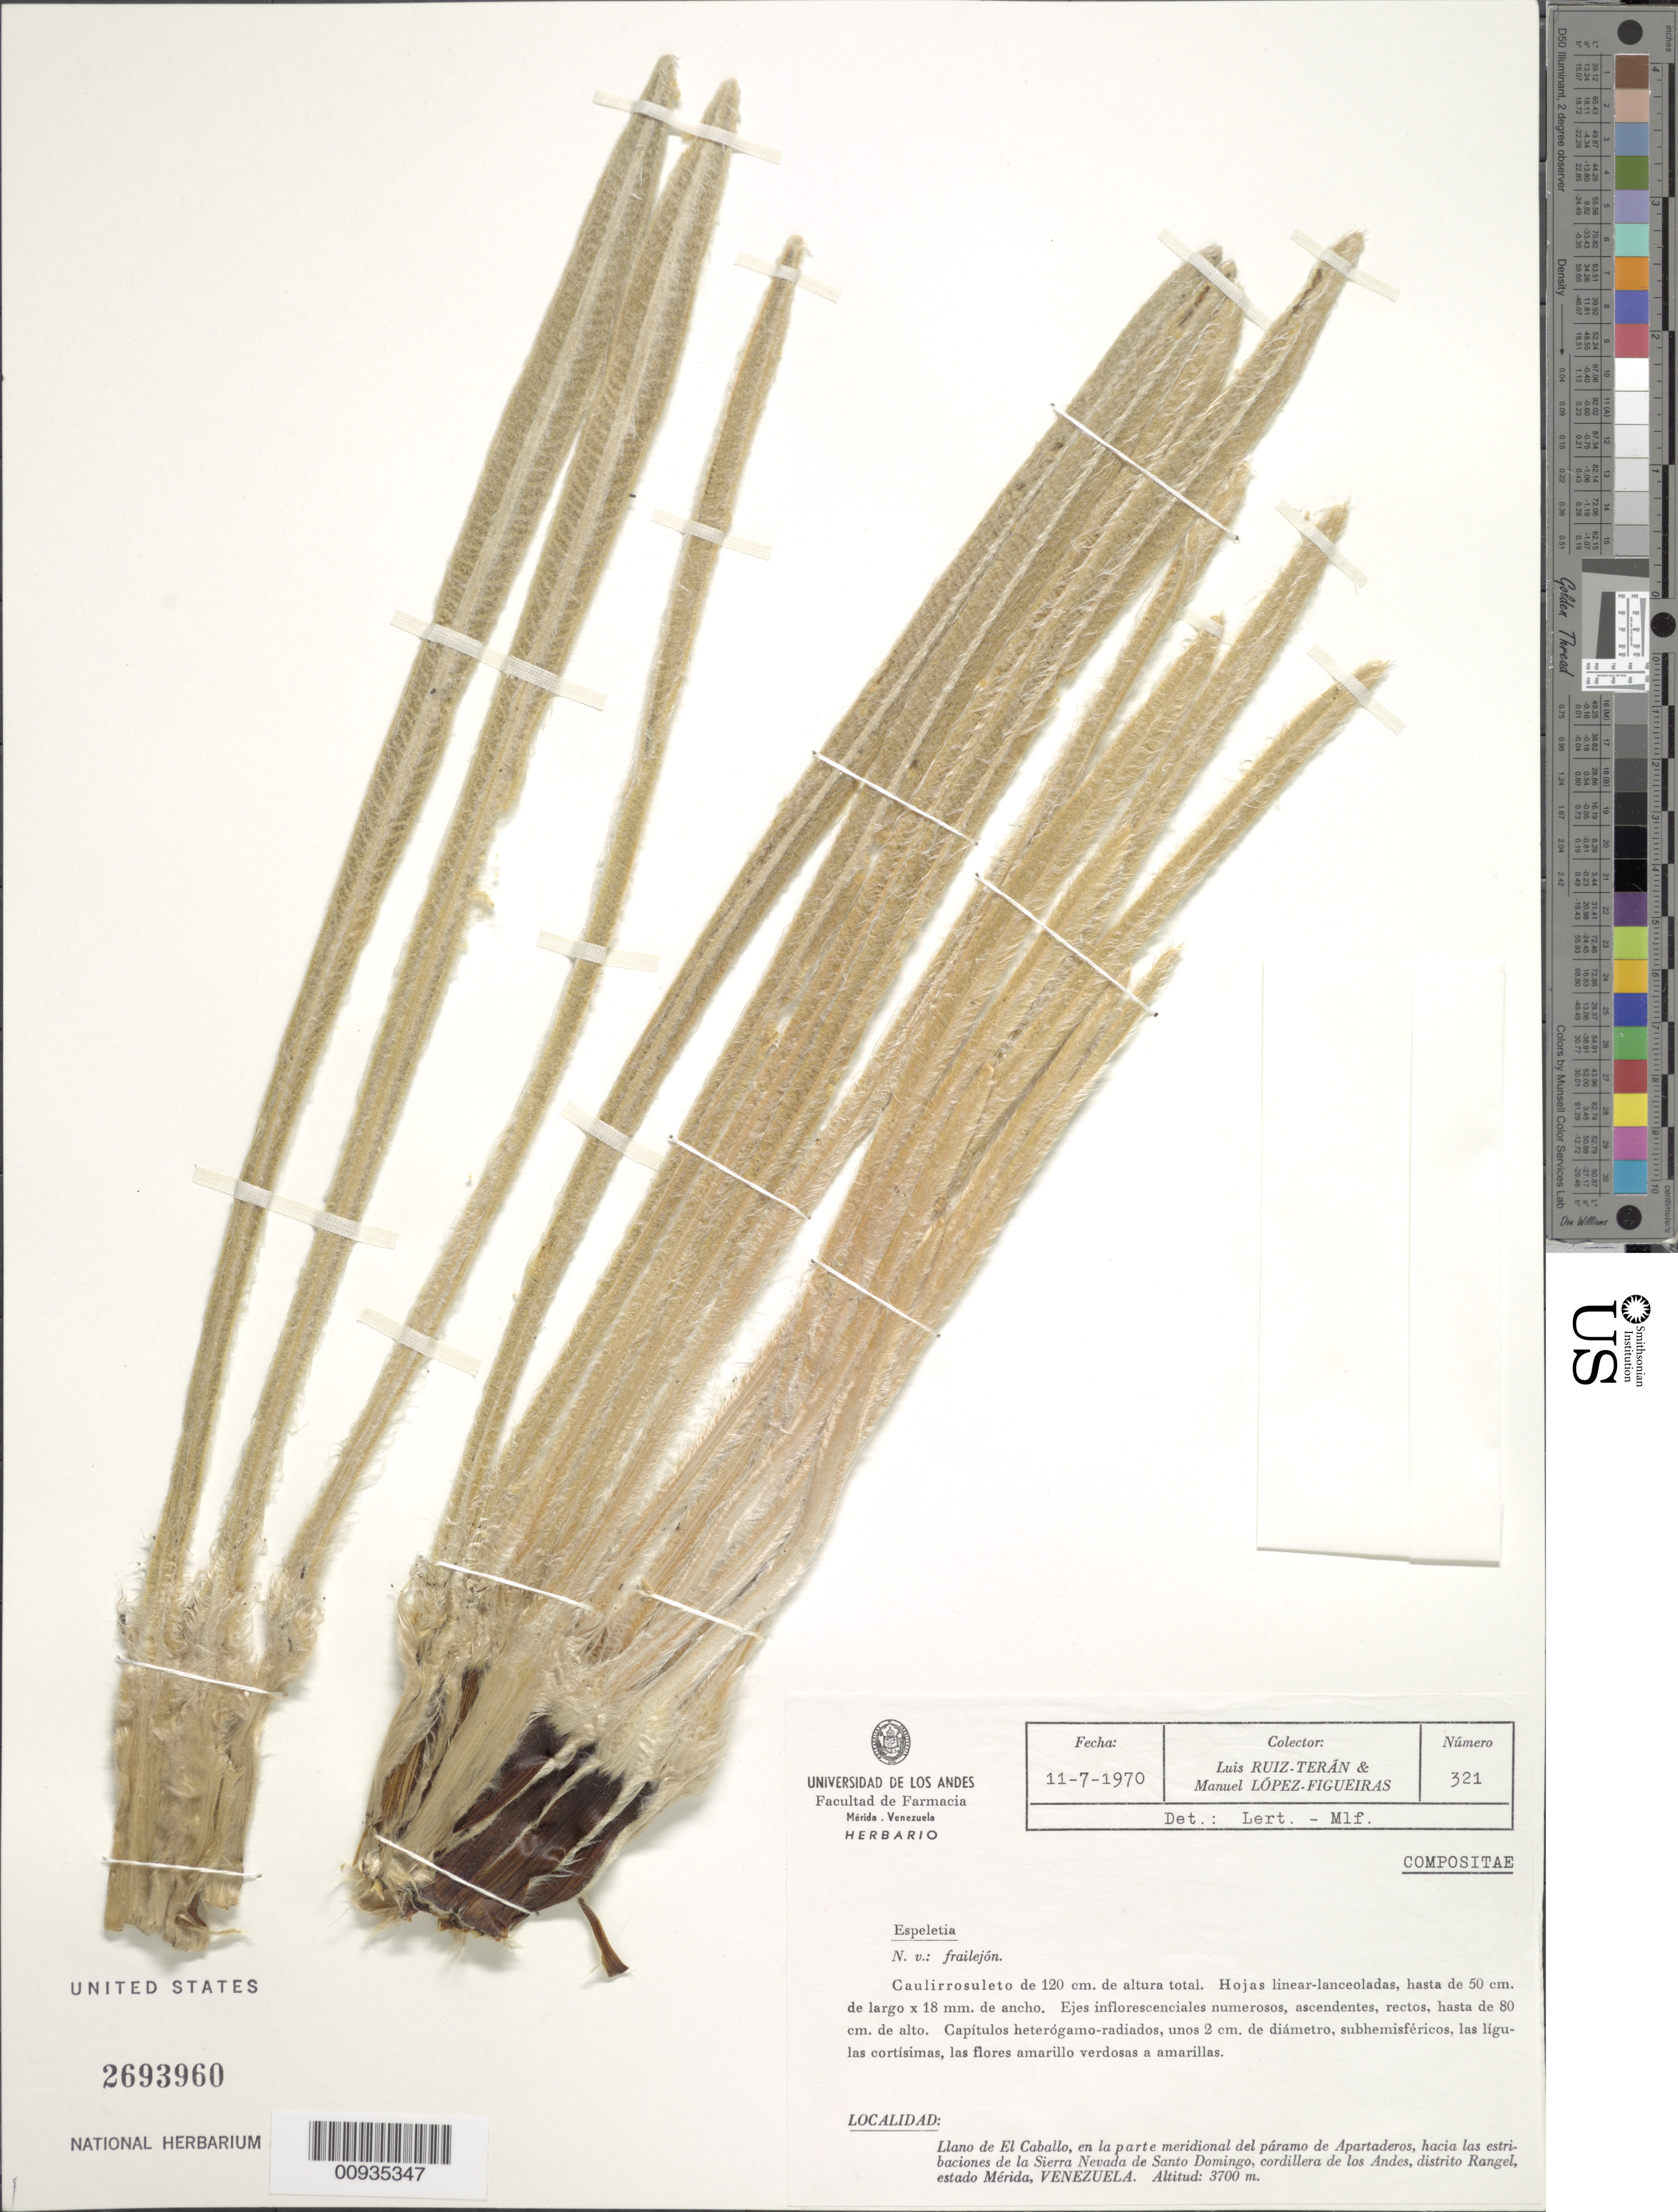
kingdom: Plantae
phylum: Tracheophyta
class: Magnoliopsida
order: Asterales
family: Asteraceae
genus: Coespeletia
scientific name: Coespeletia spicata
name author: (Sch. Bip. ex Wedd.) Cuatrec.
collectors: L. Teran & M. López Figueiras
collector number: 321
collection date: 1970-07-11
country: Venezuela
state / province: Mérida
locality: Llano de El Caballo, en la parte meridional del paramo de Apartaderos, hacia las estribaciones de la Sierra Nevada de Santo Domingo, cordillera de los Andes, distrito Rangel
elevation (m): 3700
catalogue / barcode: US 2693960